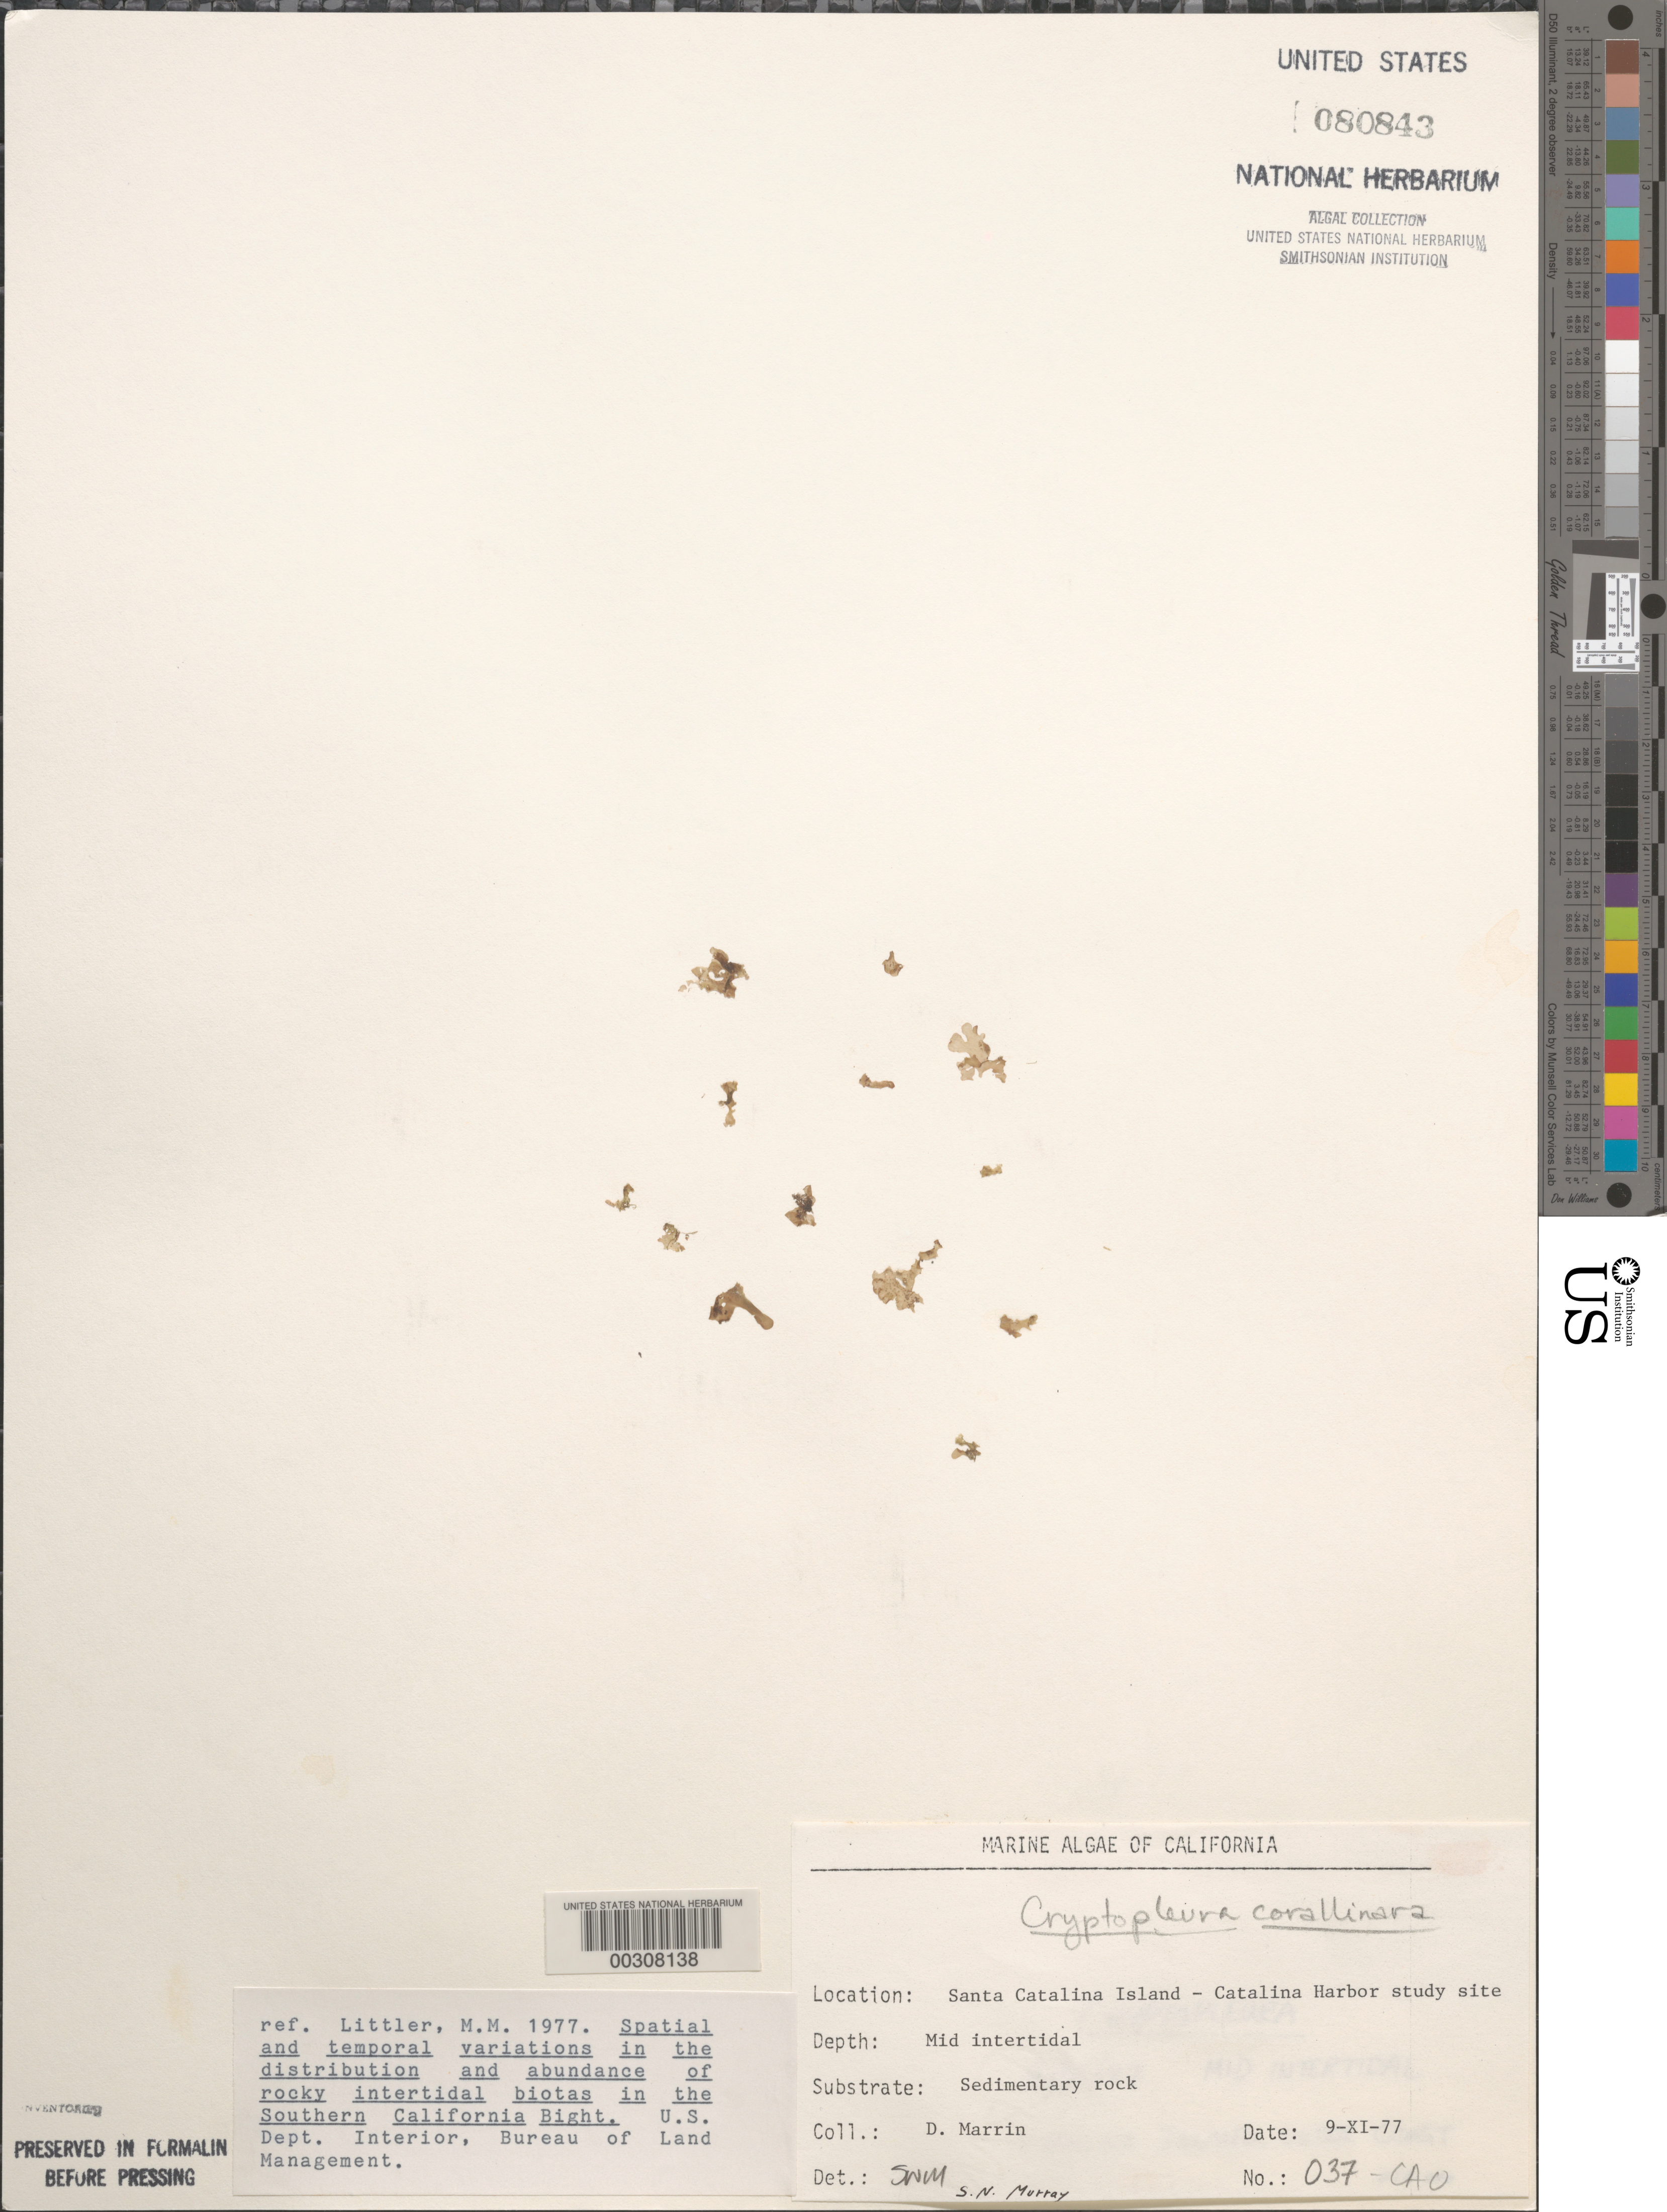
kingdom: Plantae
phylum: Rhodophyta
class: Florideophyceae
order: Ceramiales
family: Delesseriaceae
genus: Cryptopleura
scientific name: Cryptopleura corallinara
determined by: Murray, S. N.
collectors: D. Marrin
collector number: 037-cao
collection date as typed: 09 Nov 1977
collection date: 1977-11-09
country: United States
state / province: California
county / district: Los Angeles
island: Santa Catalina Island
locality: West side of Catalina Harbor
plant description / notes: BLM-SOCALBIGHT Rocky Intertidal Survey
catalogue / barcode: US 80843